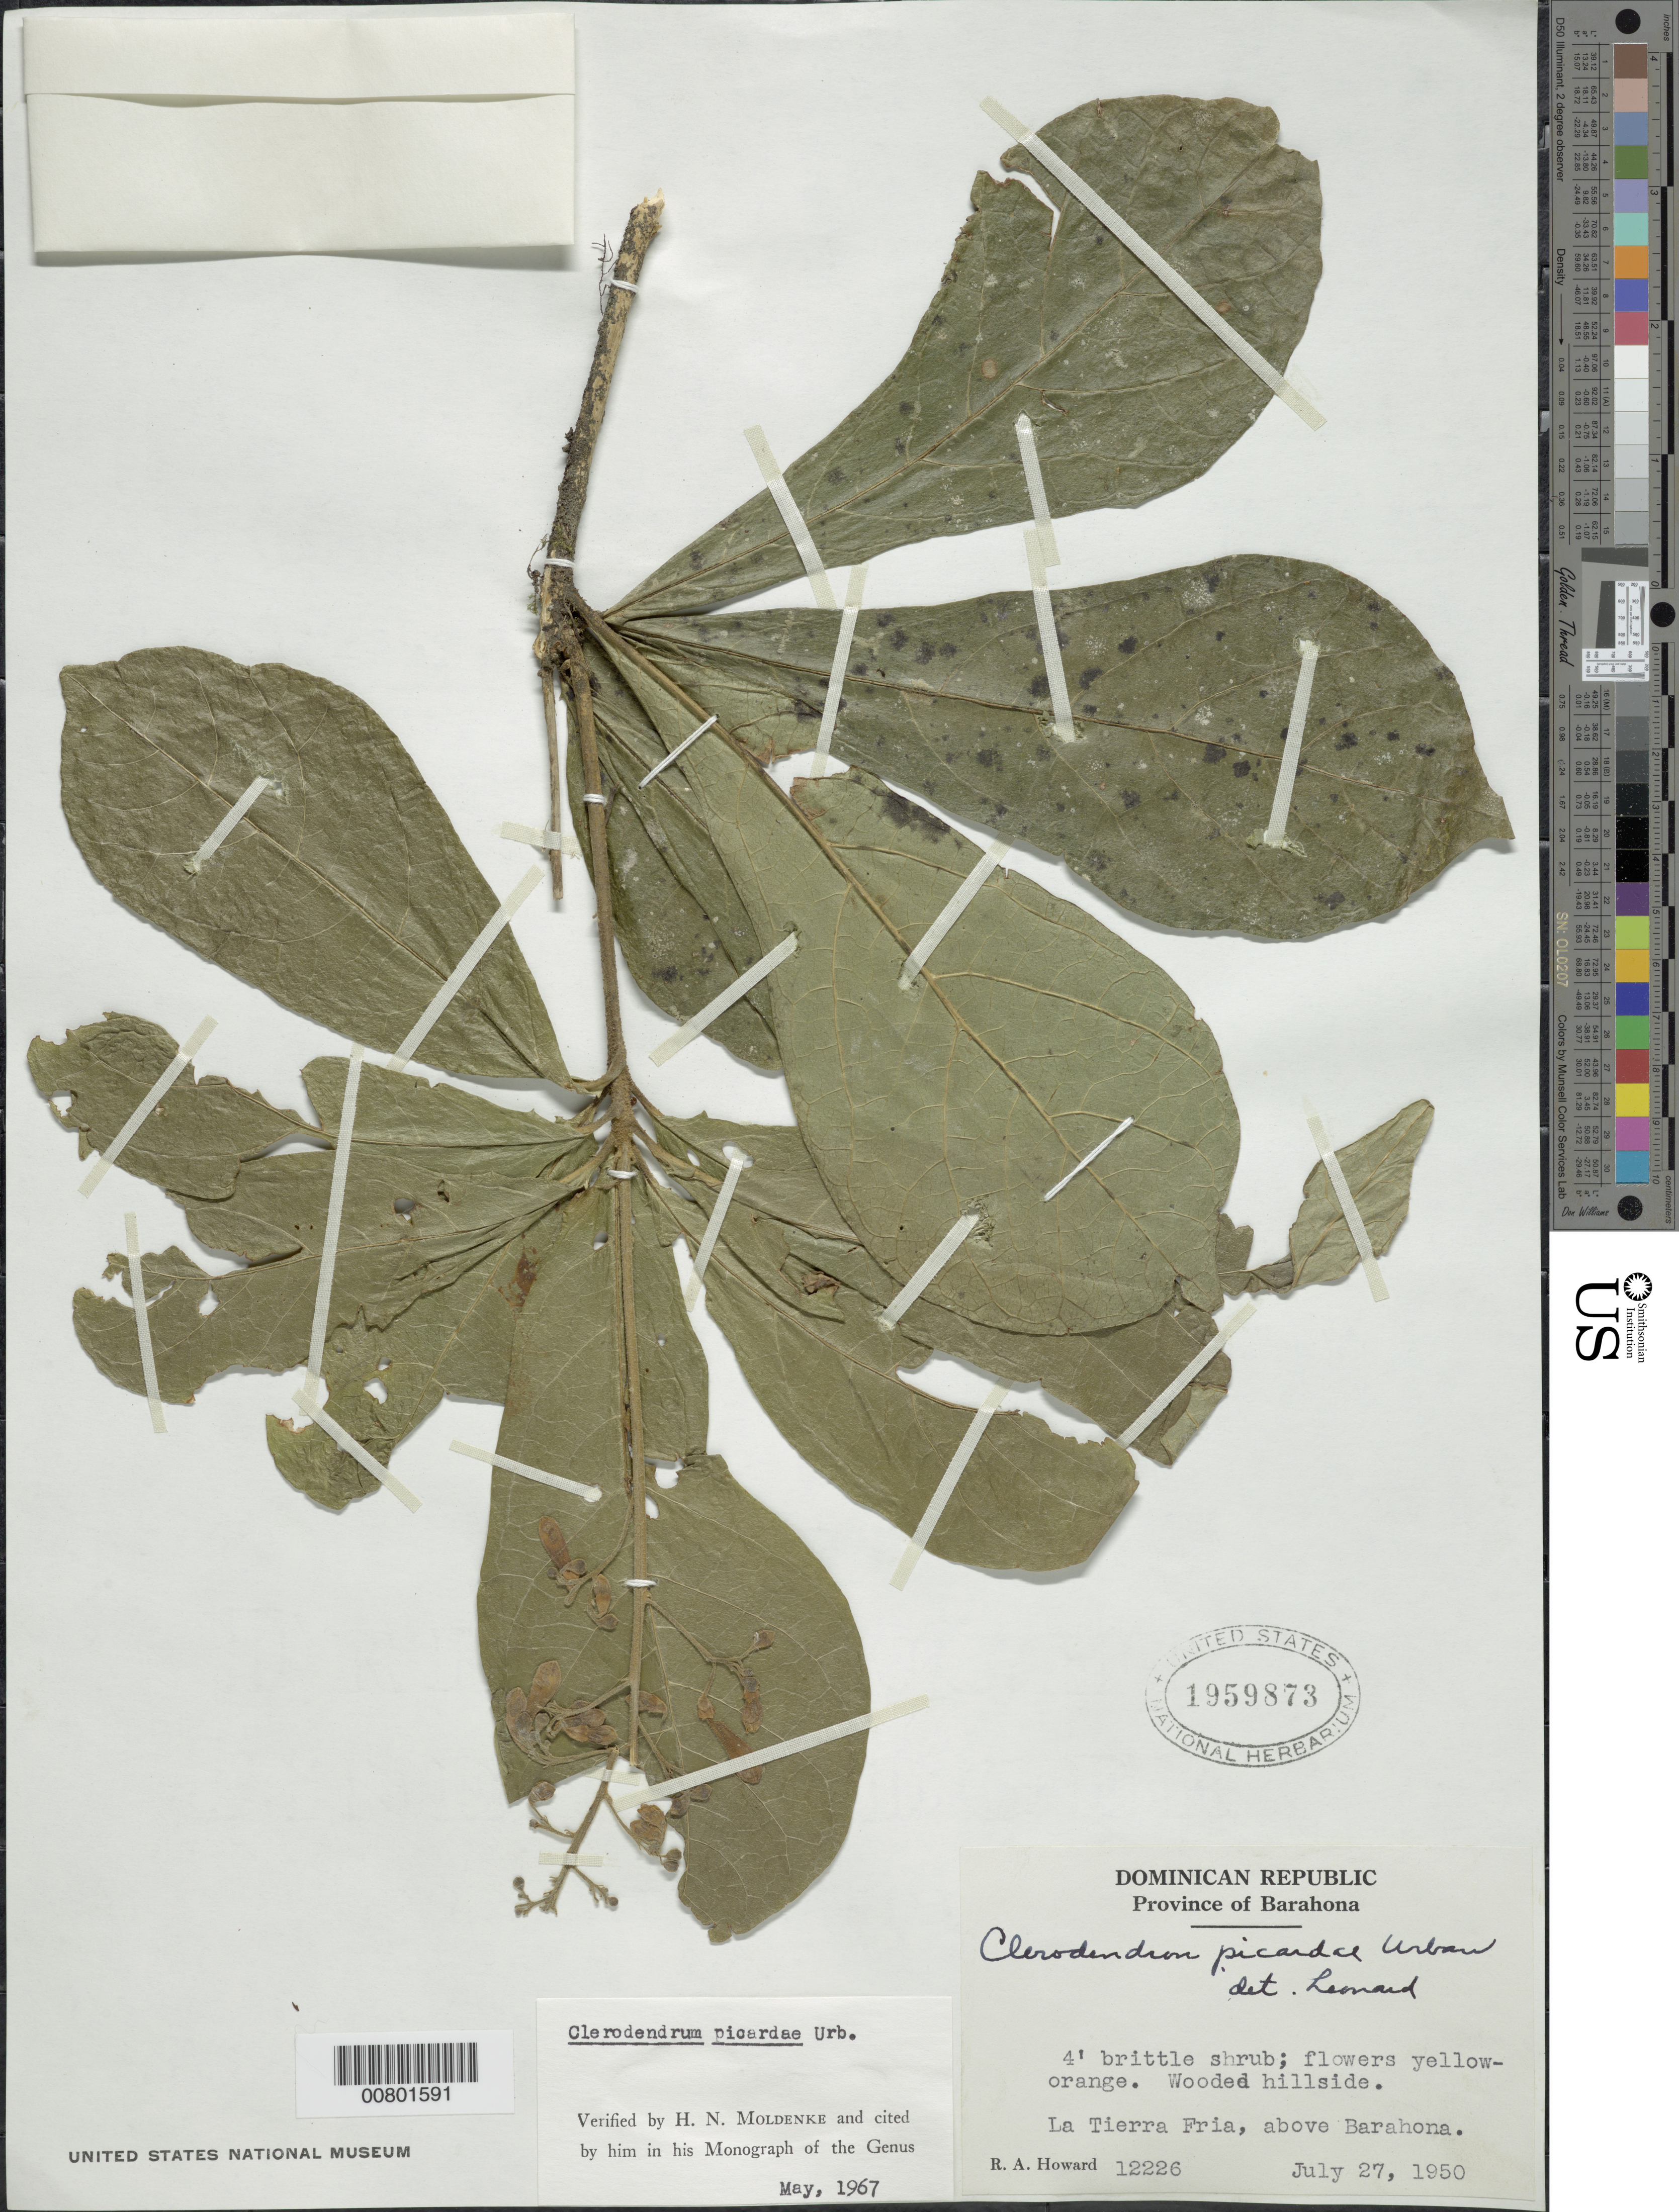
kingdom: Plantae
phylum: Tracheophyta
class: Magnoliopsida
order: Lamiales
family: Lamiaceae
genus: Clerodendrum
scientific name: Clerodendrum picardae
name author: Urb.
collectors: R. A. Howard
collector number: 12226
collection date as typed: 27 Jul 1950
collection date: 1950-07-27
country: Dominican Republic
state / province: Barahona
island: Hispaniola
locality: La Tierra Fria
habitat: Wooded hillside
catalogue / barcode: US 1959873